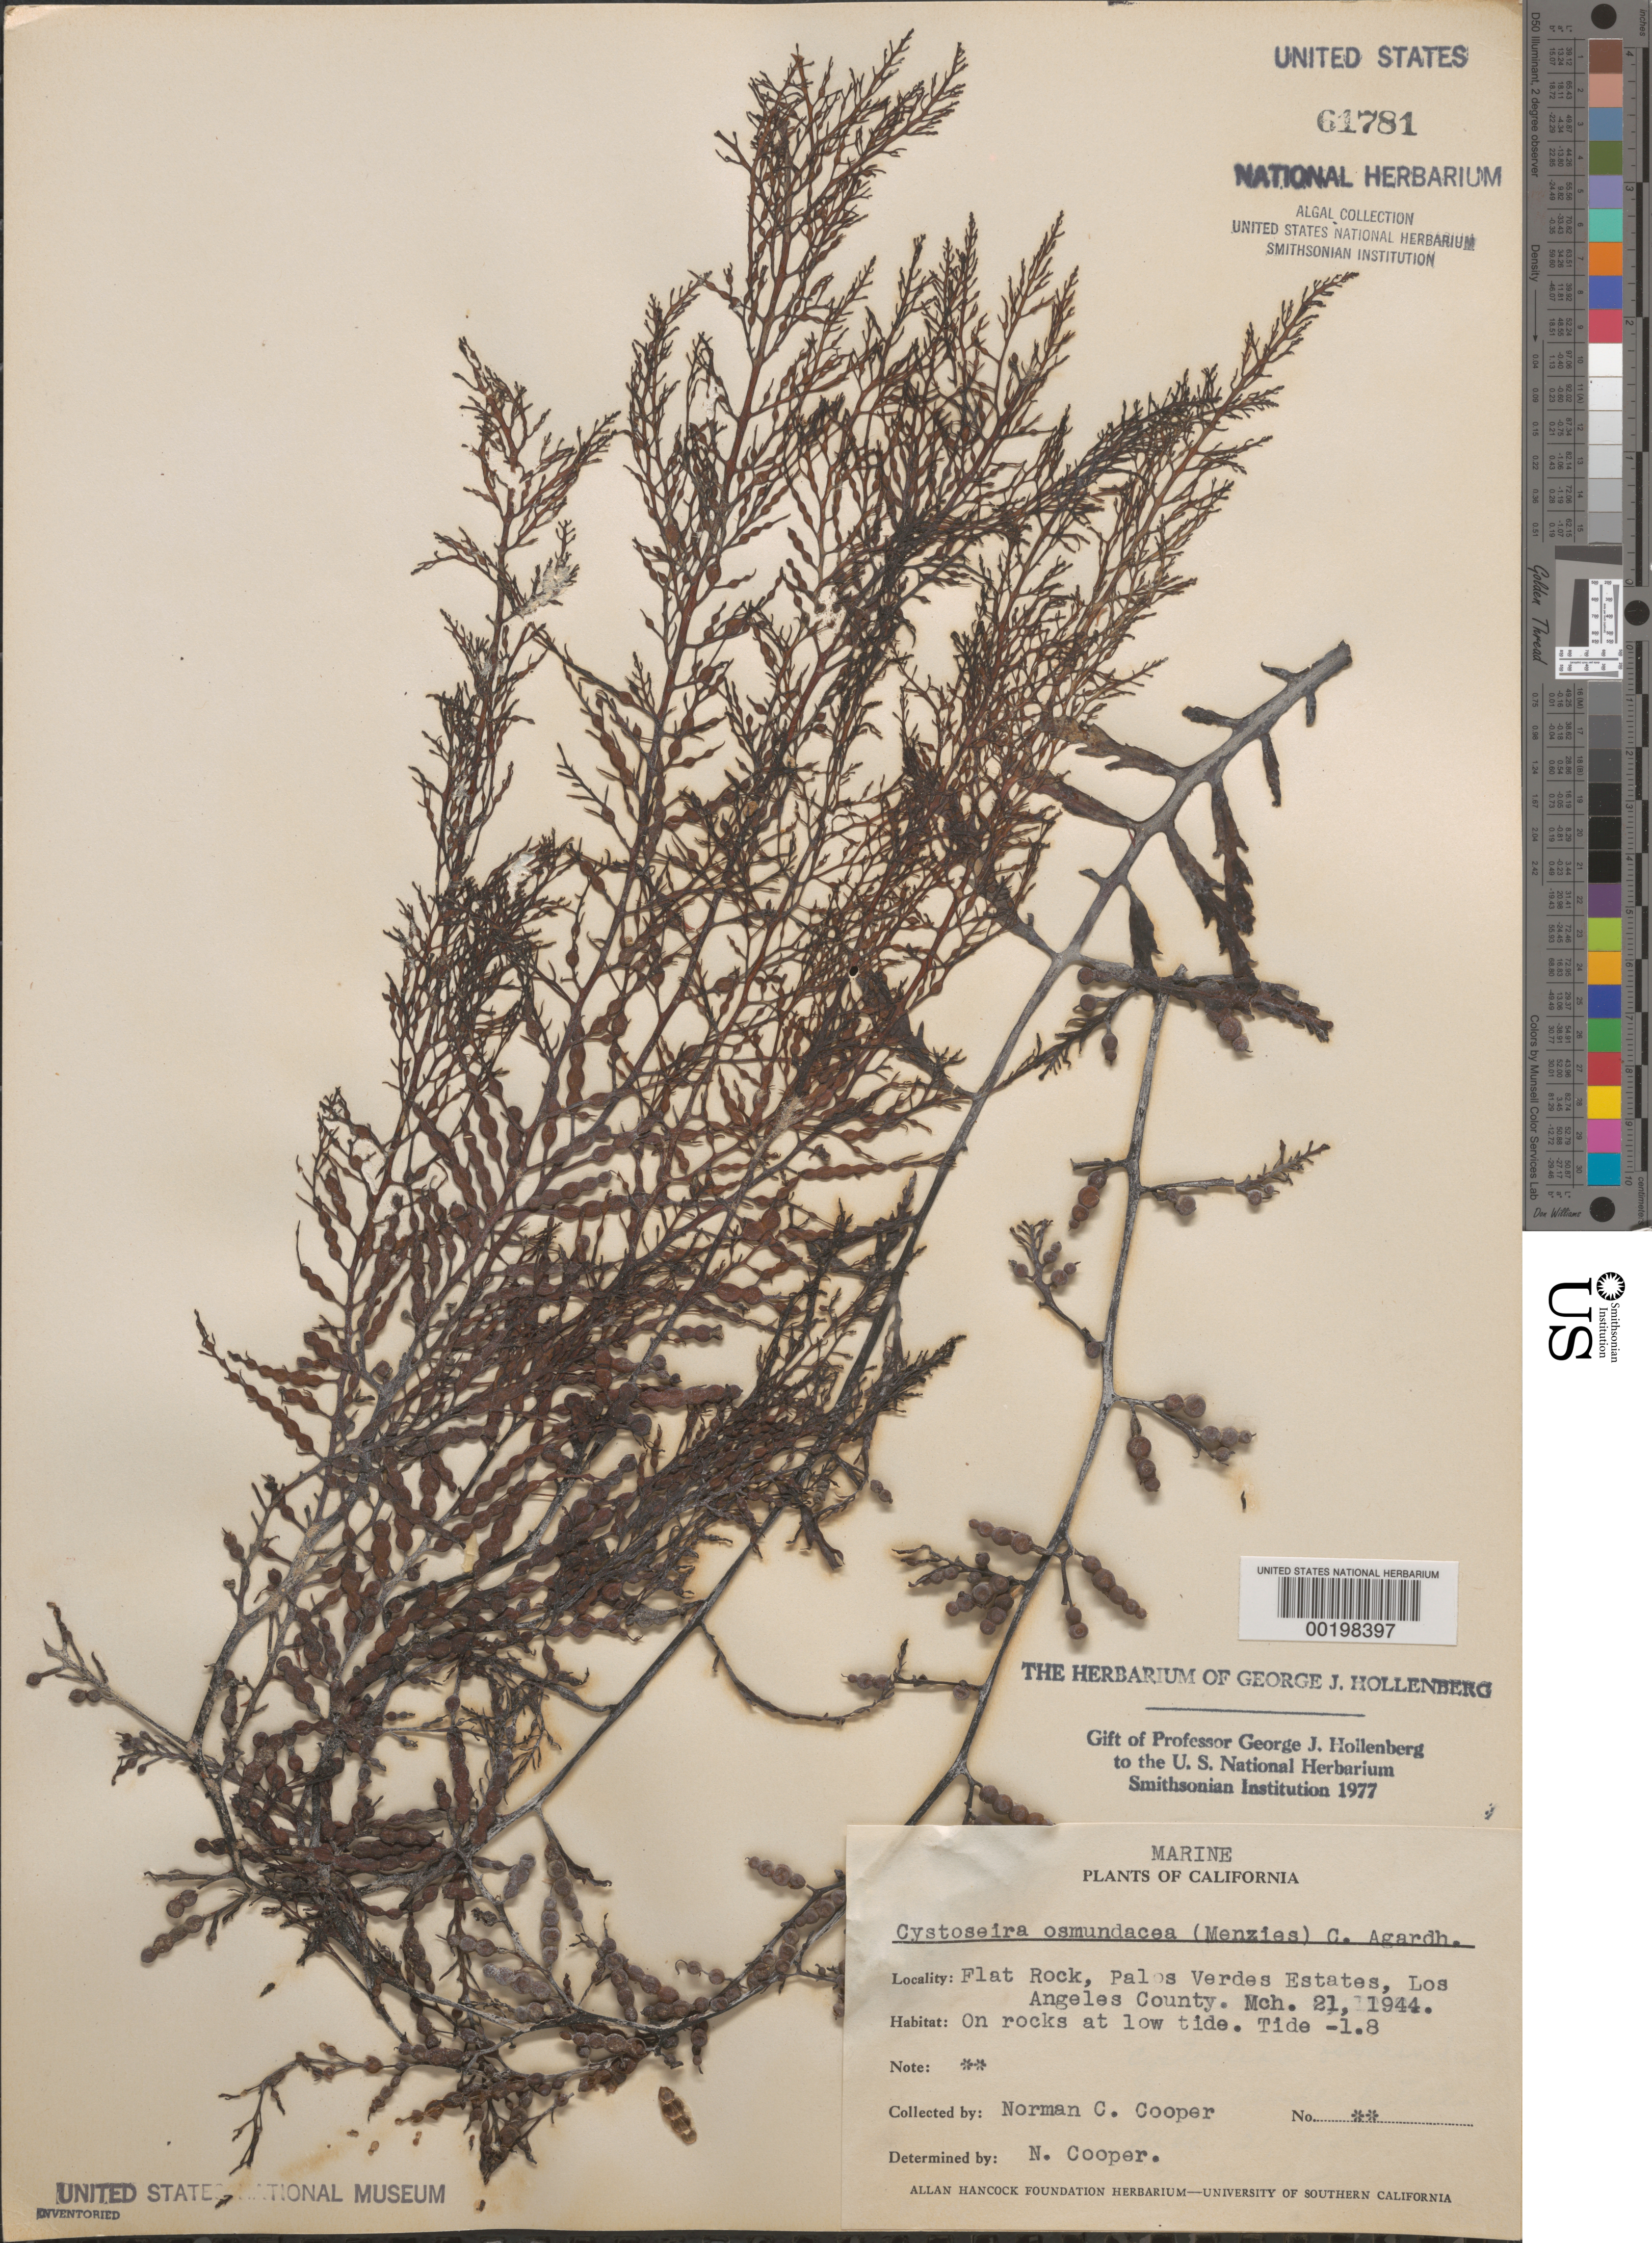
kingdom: Chromista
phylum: Ochrophyta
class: Phaeophyceae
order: Fucales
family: Sargassaceae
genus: Cystoseira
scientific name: Cystoseira osmundacea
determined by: Cooper, N. C.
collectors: N. Cooper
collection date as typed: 21 Mar 1944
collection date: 1944-03-21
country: United States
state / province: California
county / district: Los Angeles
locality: Flat Rock, Palos Verdes Estates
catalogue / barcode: US 61781